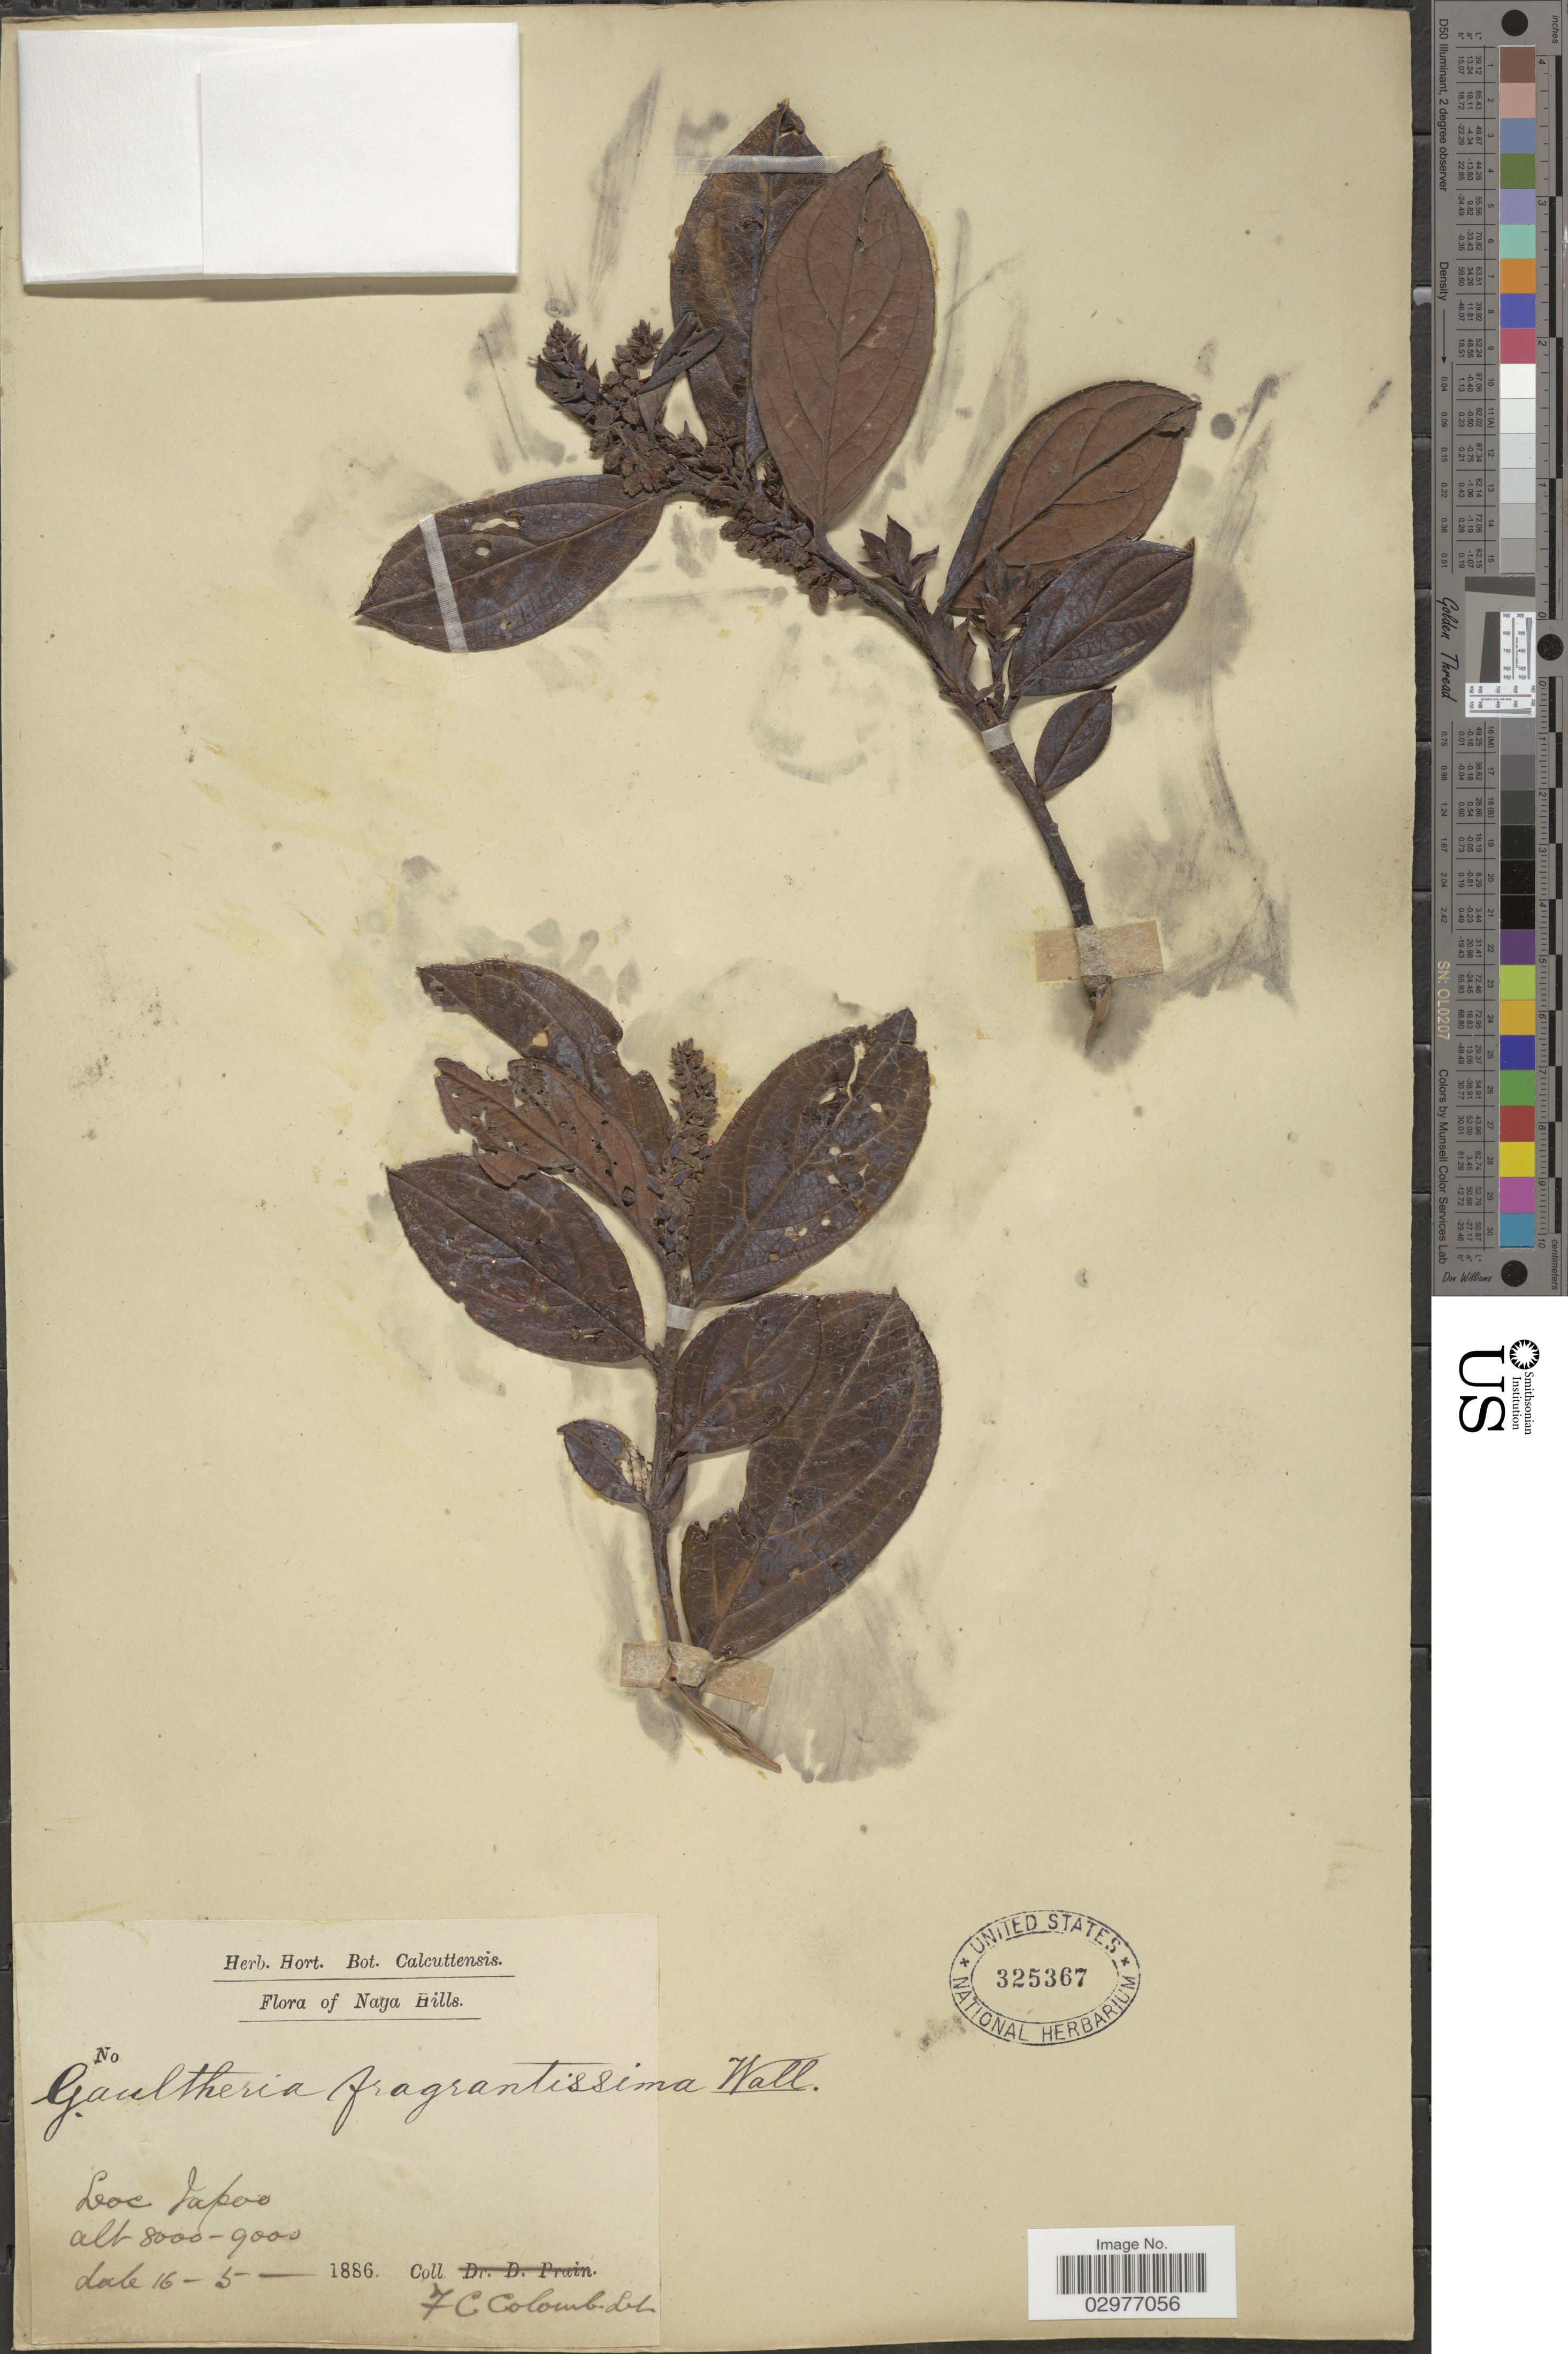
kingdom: Plantae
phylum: Tracheophyta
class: Magnoliopsida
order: Ericales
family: Ericaceae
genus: Gaultheria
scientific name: Gaultheria fragrantissima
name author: Wall.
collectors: F. Colomb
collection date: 1886-05-16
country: India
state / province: Nagaland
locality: Naga Hills. Japoo.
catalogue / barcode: US 325367